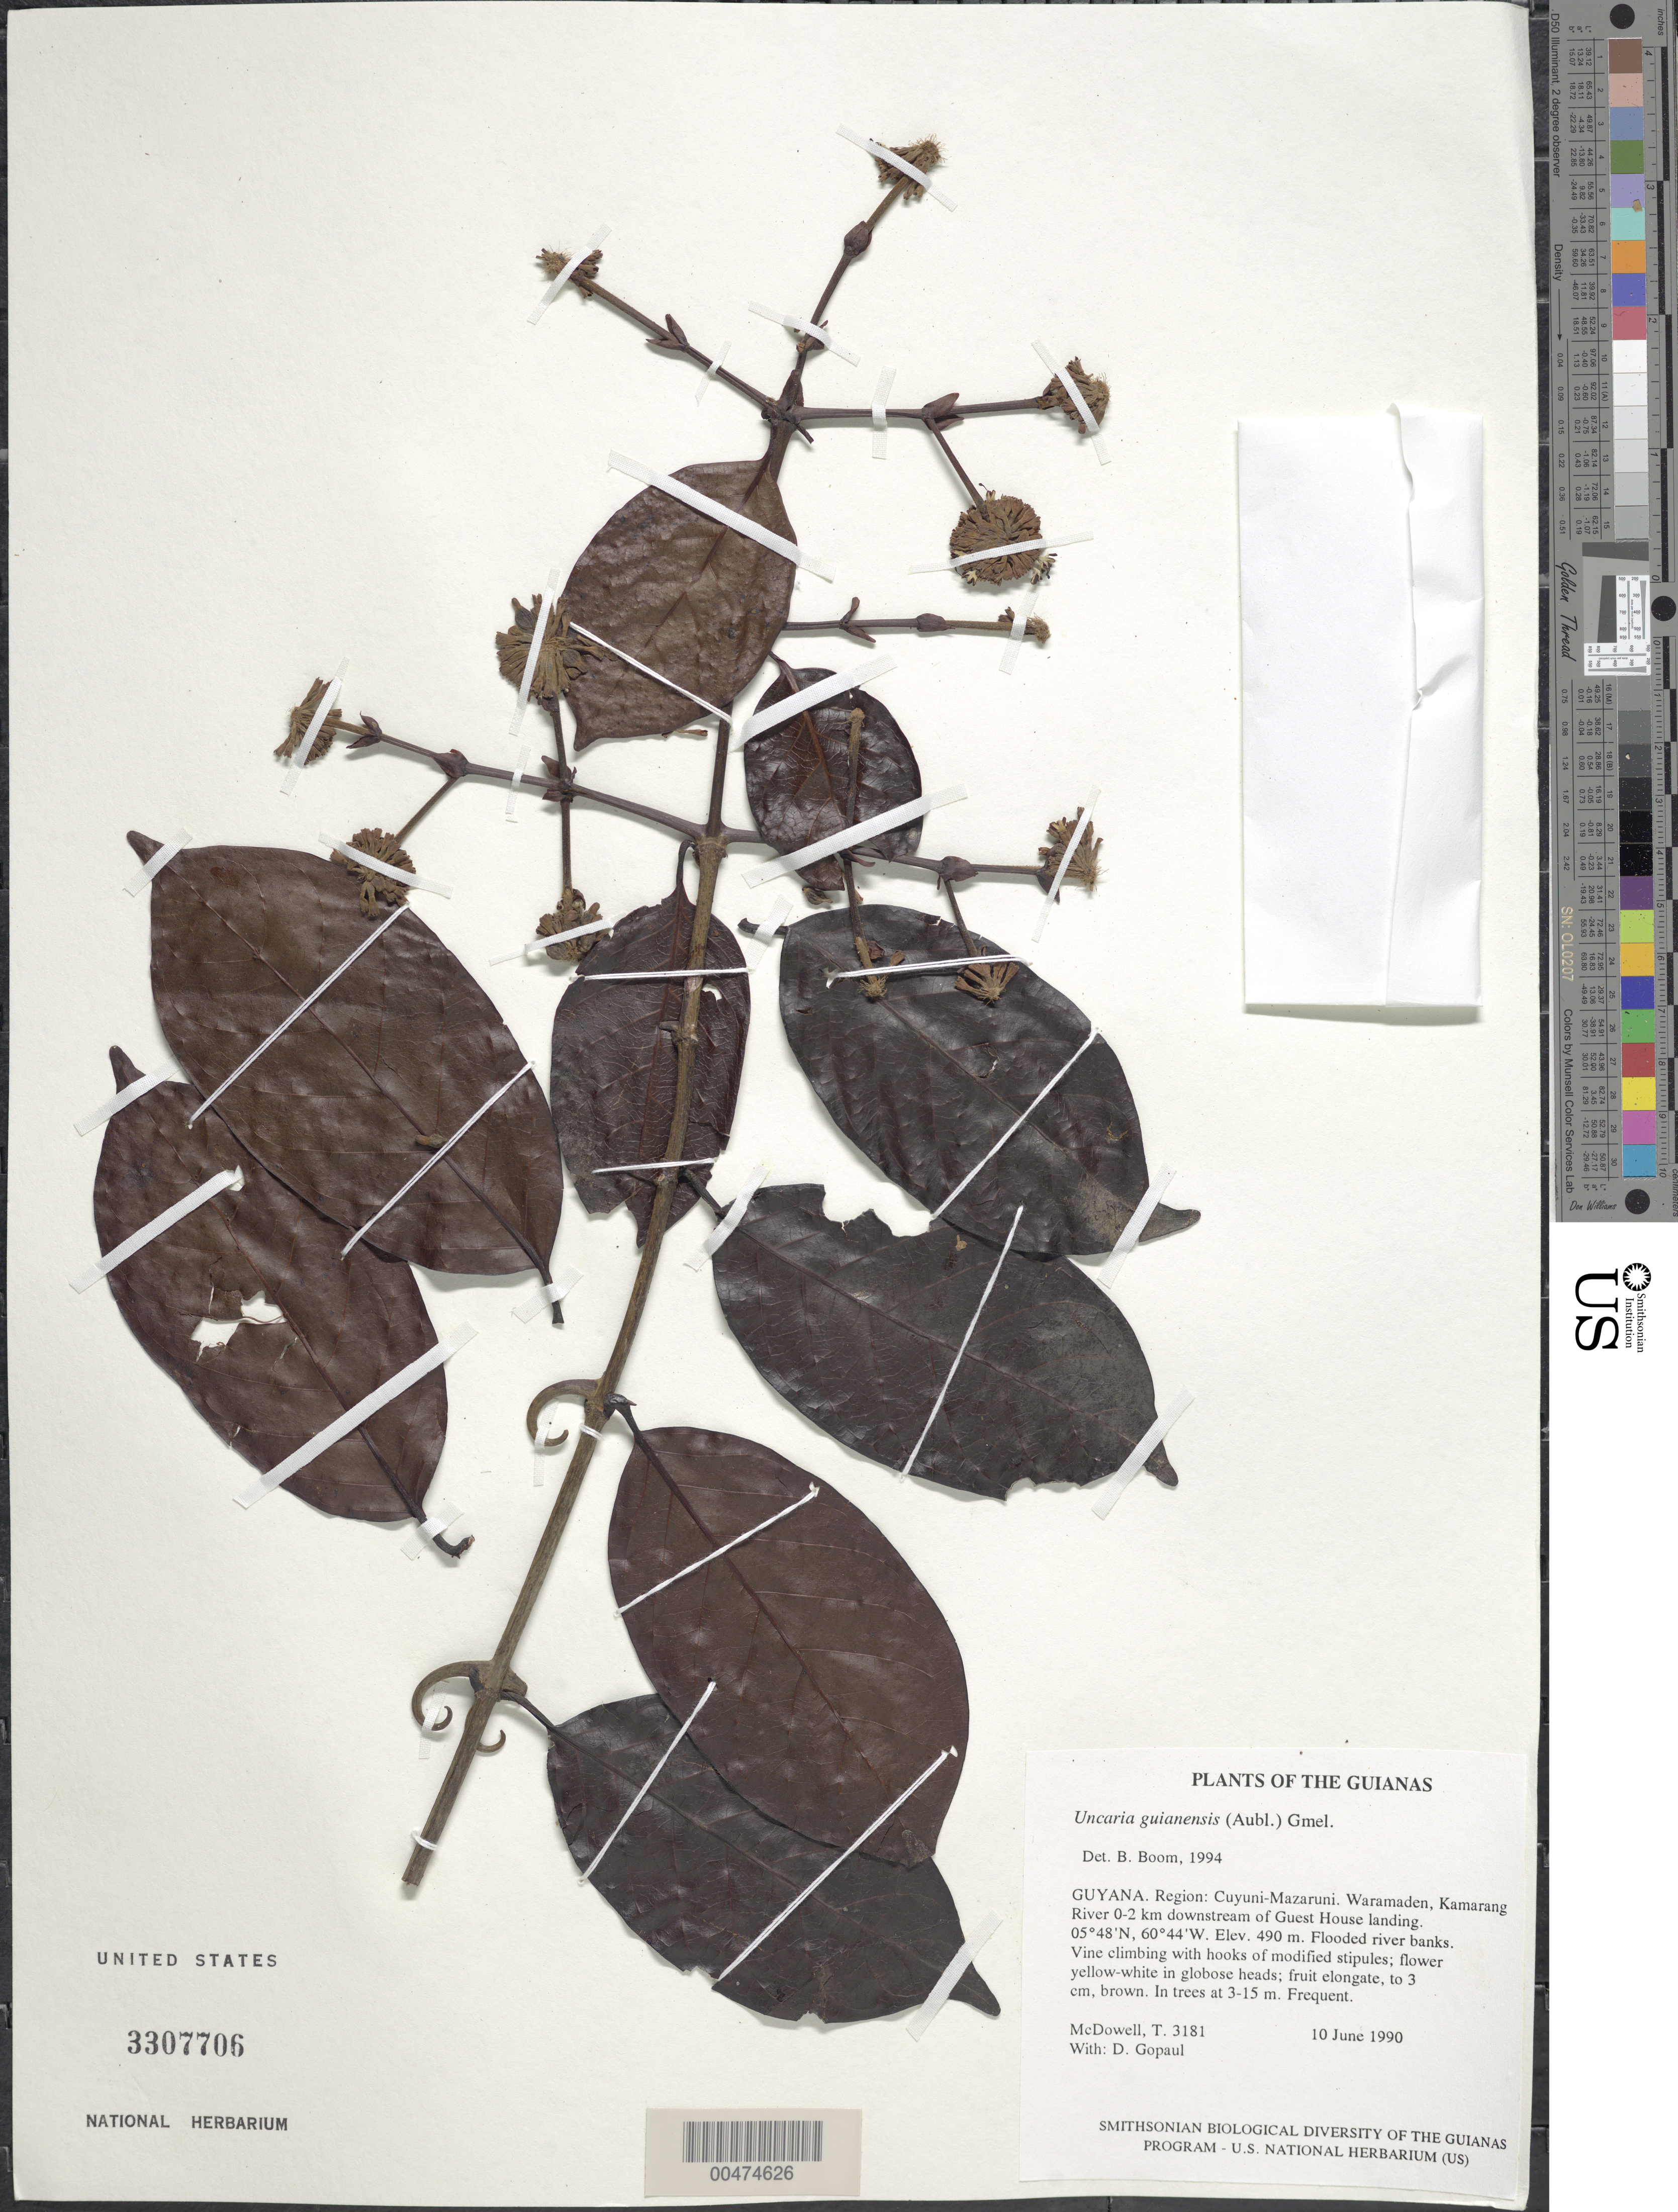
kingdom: Plantae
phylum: Tracheophyta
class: Magnoliopsida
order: Gentianales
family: Rubiaceae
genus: Uncaria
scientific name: Uncaria guianensis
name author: (Aubl.) J.F. Gmel.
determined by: Boom, B. M.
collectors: T. McDowell & D. Gopaul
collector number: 3181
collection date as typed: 10 June 1990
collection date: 1990-06-10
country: Guyana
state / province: Cuyuni-Mazaruni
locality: Waramaden, Kamarang River 0-2 km downstream of Guest House landing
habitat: Flooded river banks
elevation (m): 490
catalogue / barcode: US 3307706